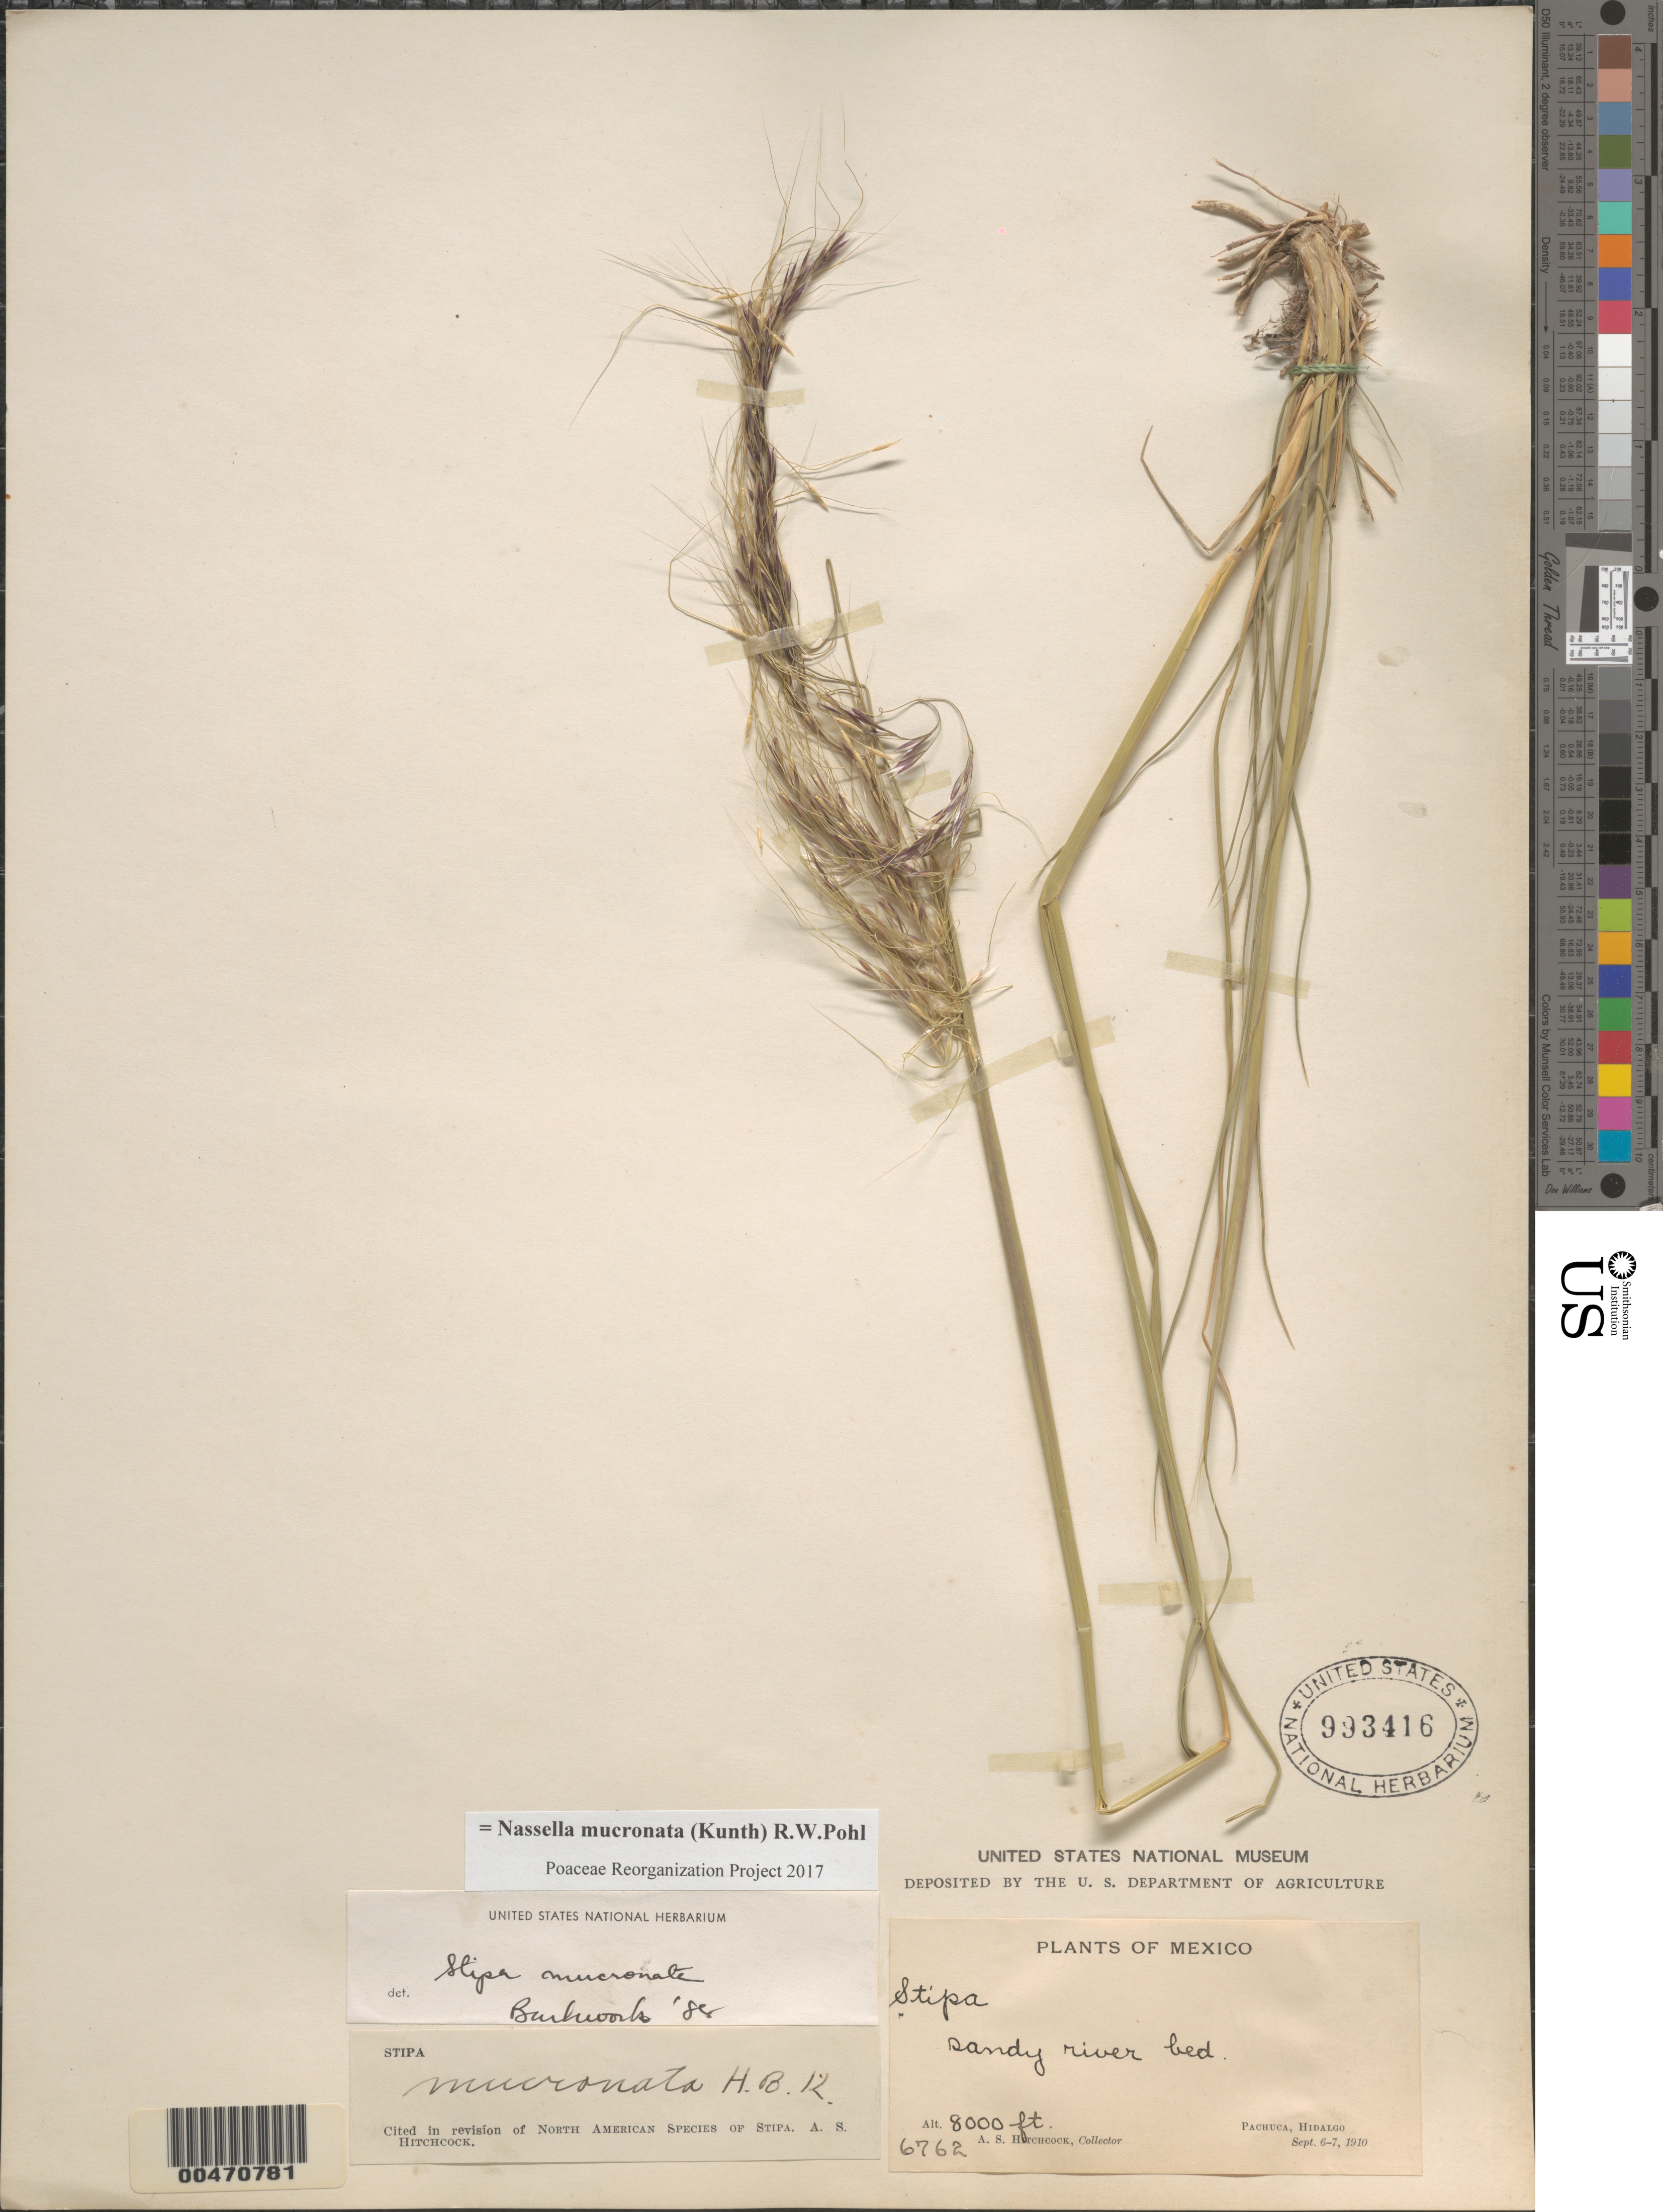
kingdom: Plantae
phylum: Tracheophyta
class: Liliopsida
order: Poales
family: Poaceae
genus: Nassella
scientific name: Nassella mucronata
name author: (Kunth) R.W. Pohl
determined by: Poaceae Reorganization Project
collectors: A. S. Hitchcock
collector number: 6762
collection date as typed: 6 Sep 1910 to 7 Sep 1910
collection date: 1910-09-06/1910-09-07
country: Mexico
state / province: Hidalgo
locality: Pachuca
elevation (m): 2438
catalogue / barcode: US 993416